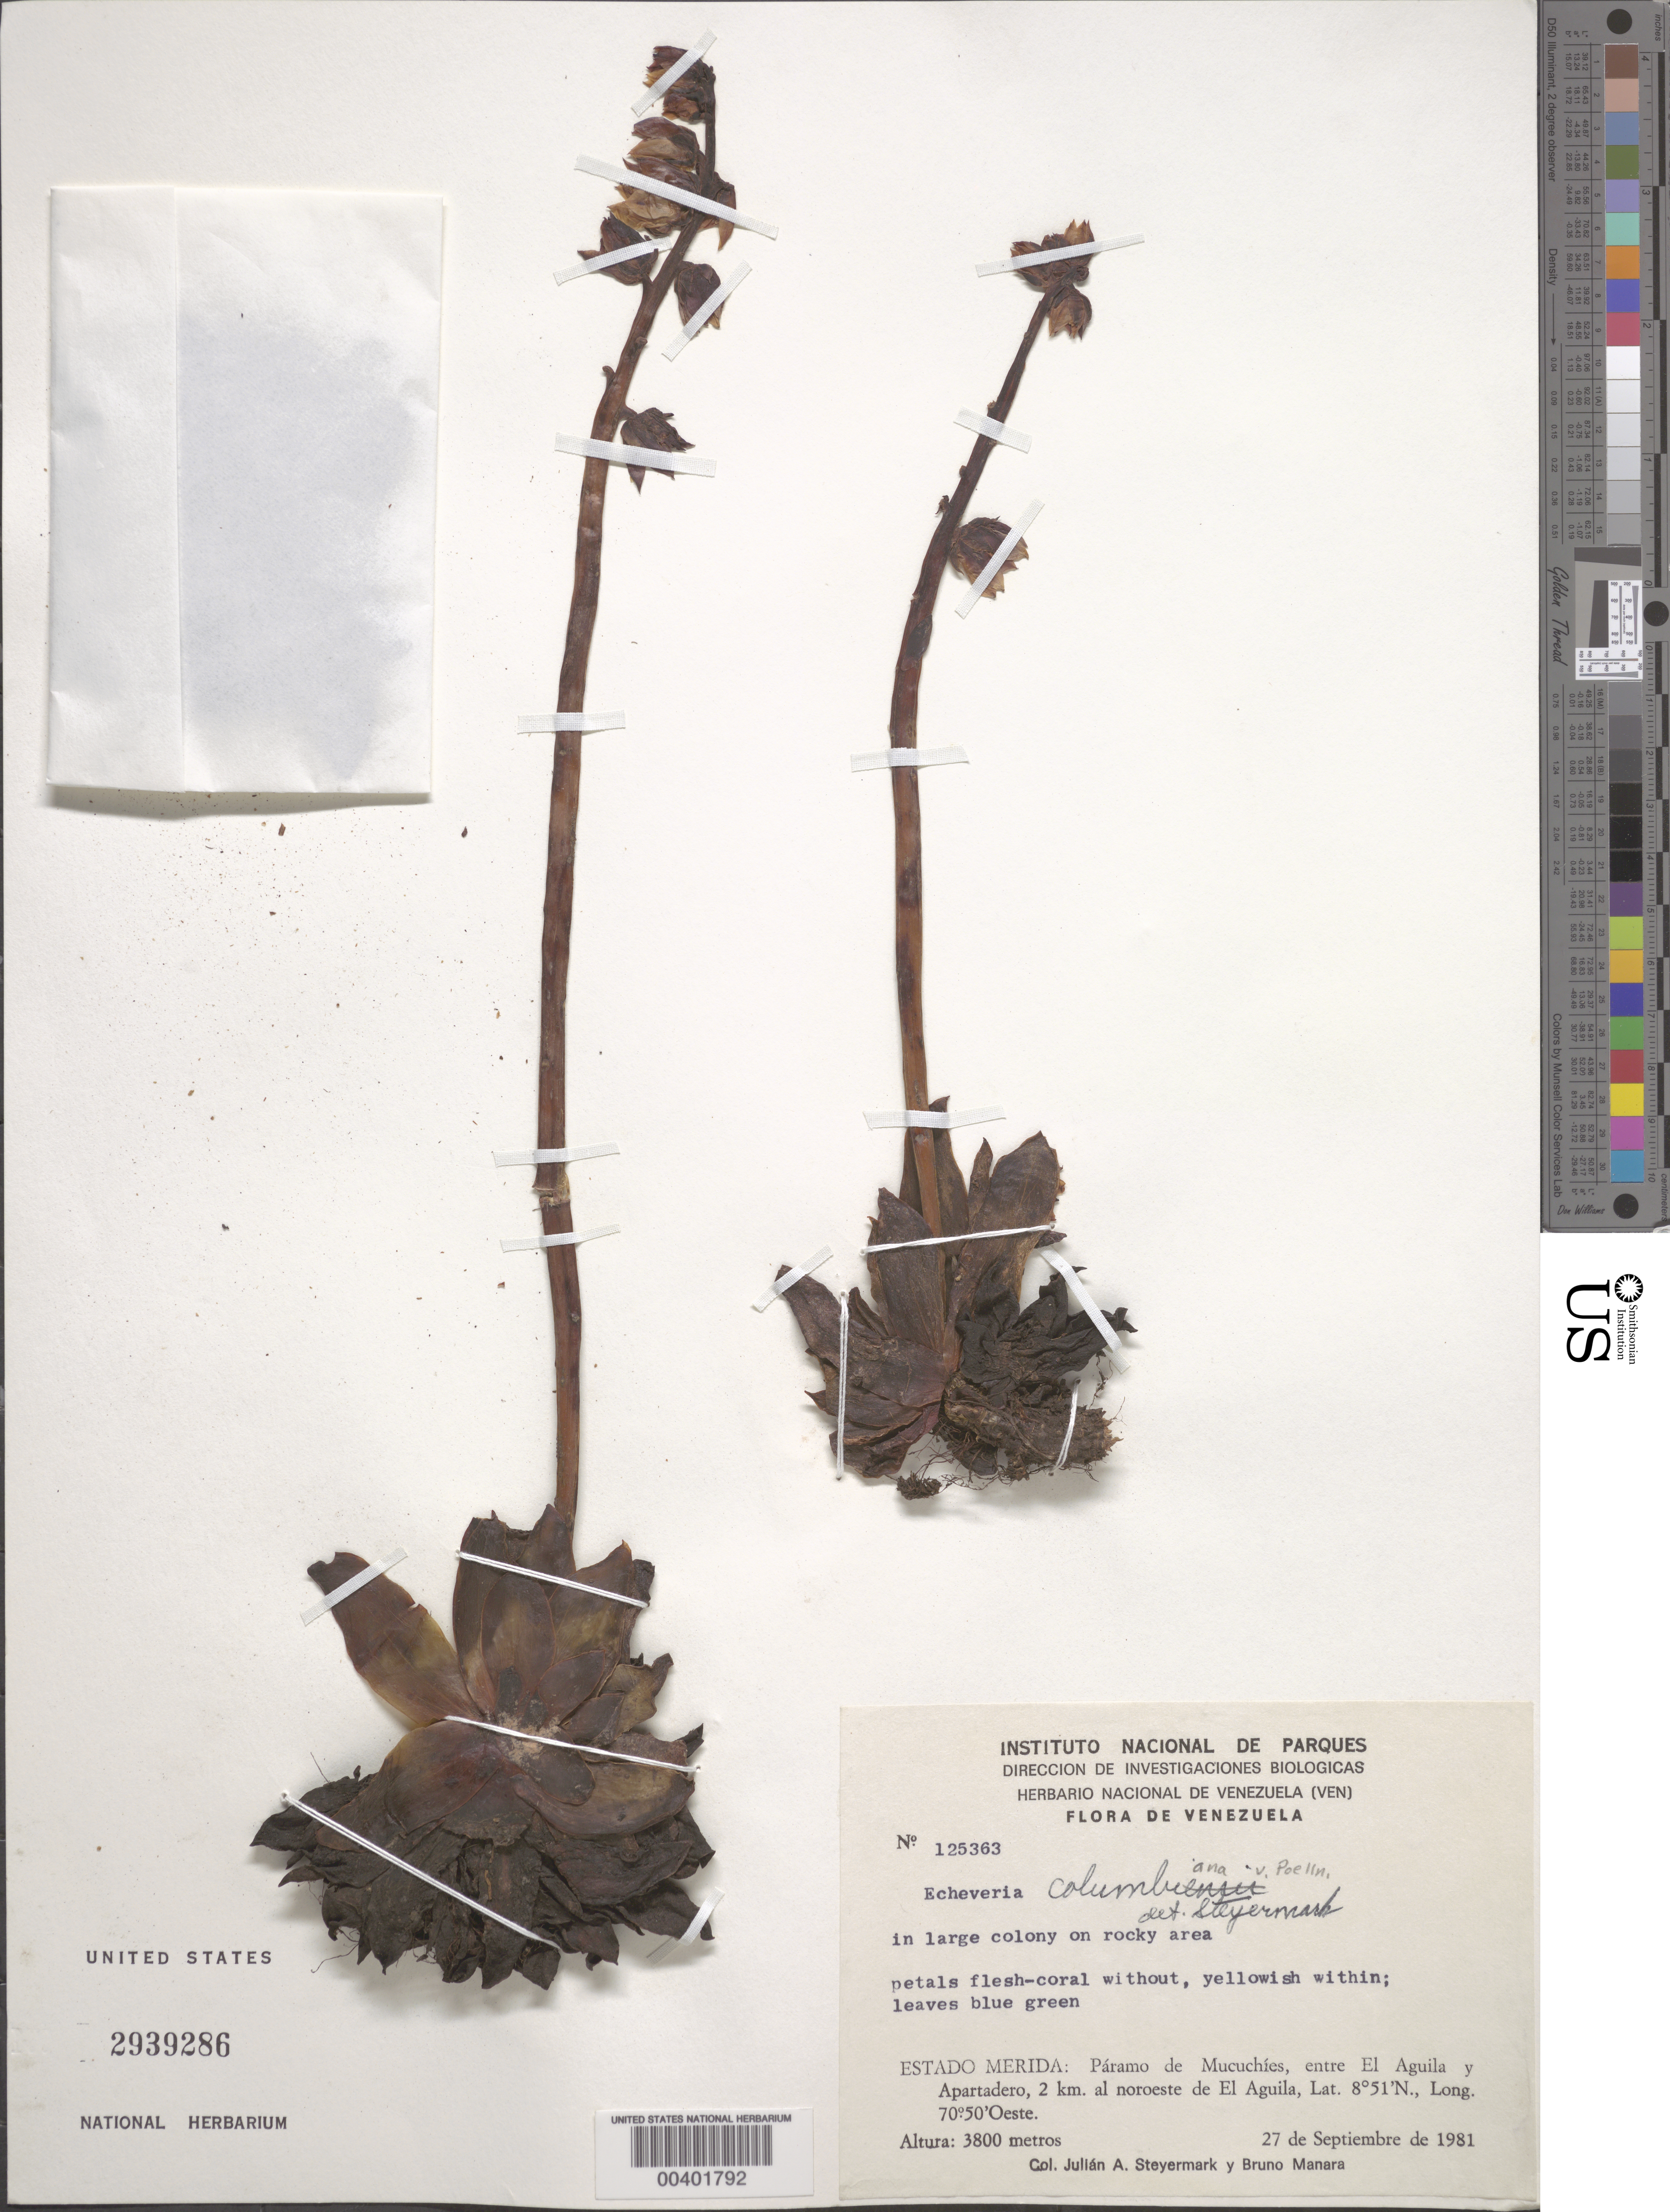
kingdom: Plantae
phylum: Tracheophyta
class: Magnoliopsida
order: Saxifragales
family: Crassulaceae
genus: Echeveria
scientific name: Echeveria columbiana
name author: Poelln.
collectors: J. Steyermark & B. Manara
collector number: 125363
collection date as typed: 27 Sep 1981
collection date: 1981-09-27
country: Venezuela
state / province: Mérida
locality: Paramo de mucuchies, entre el aguila y apartadero, 2 km ne de el aguila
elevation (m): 3800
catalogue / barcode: US 2939286